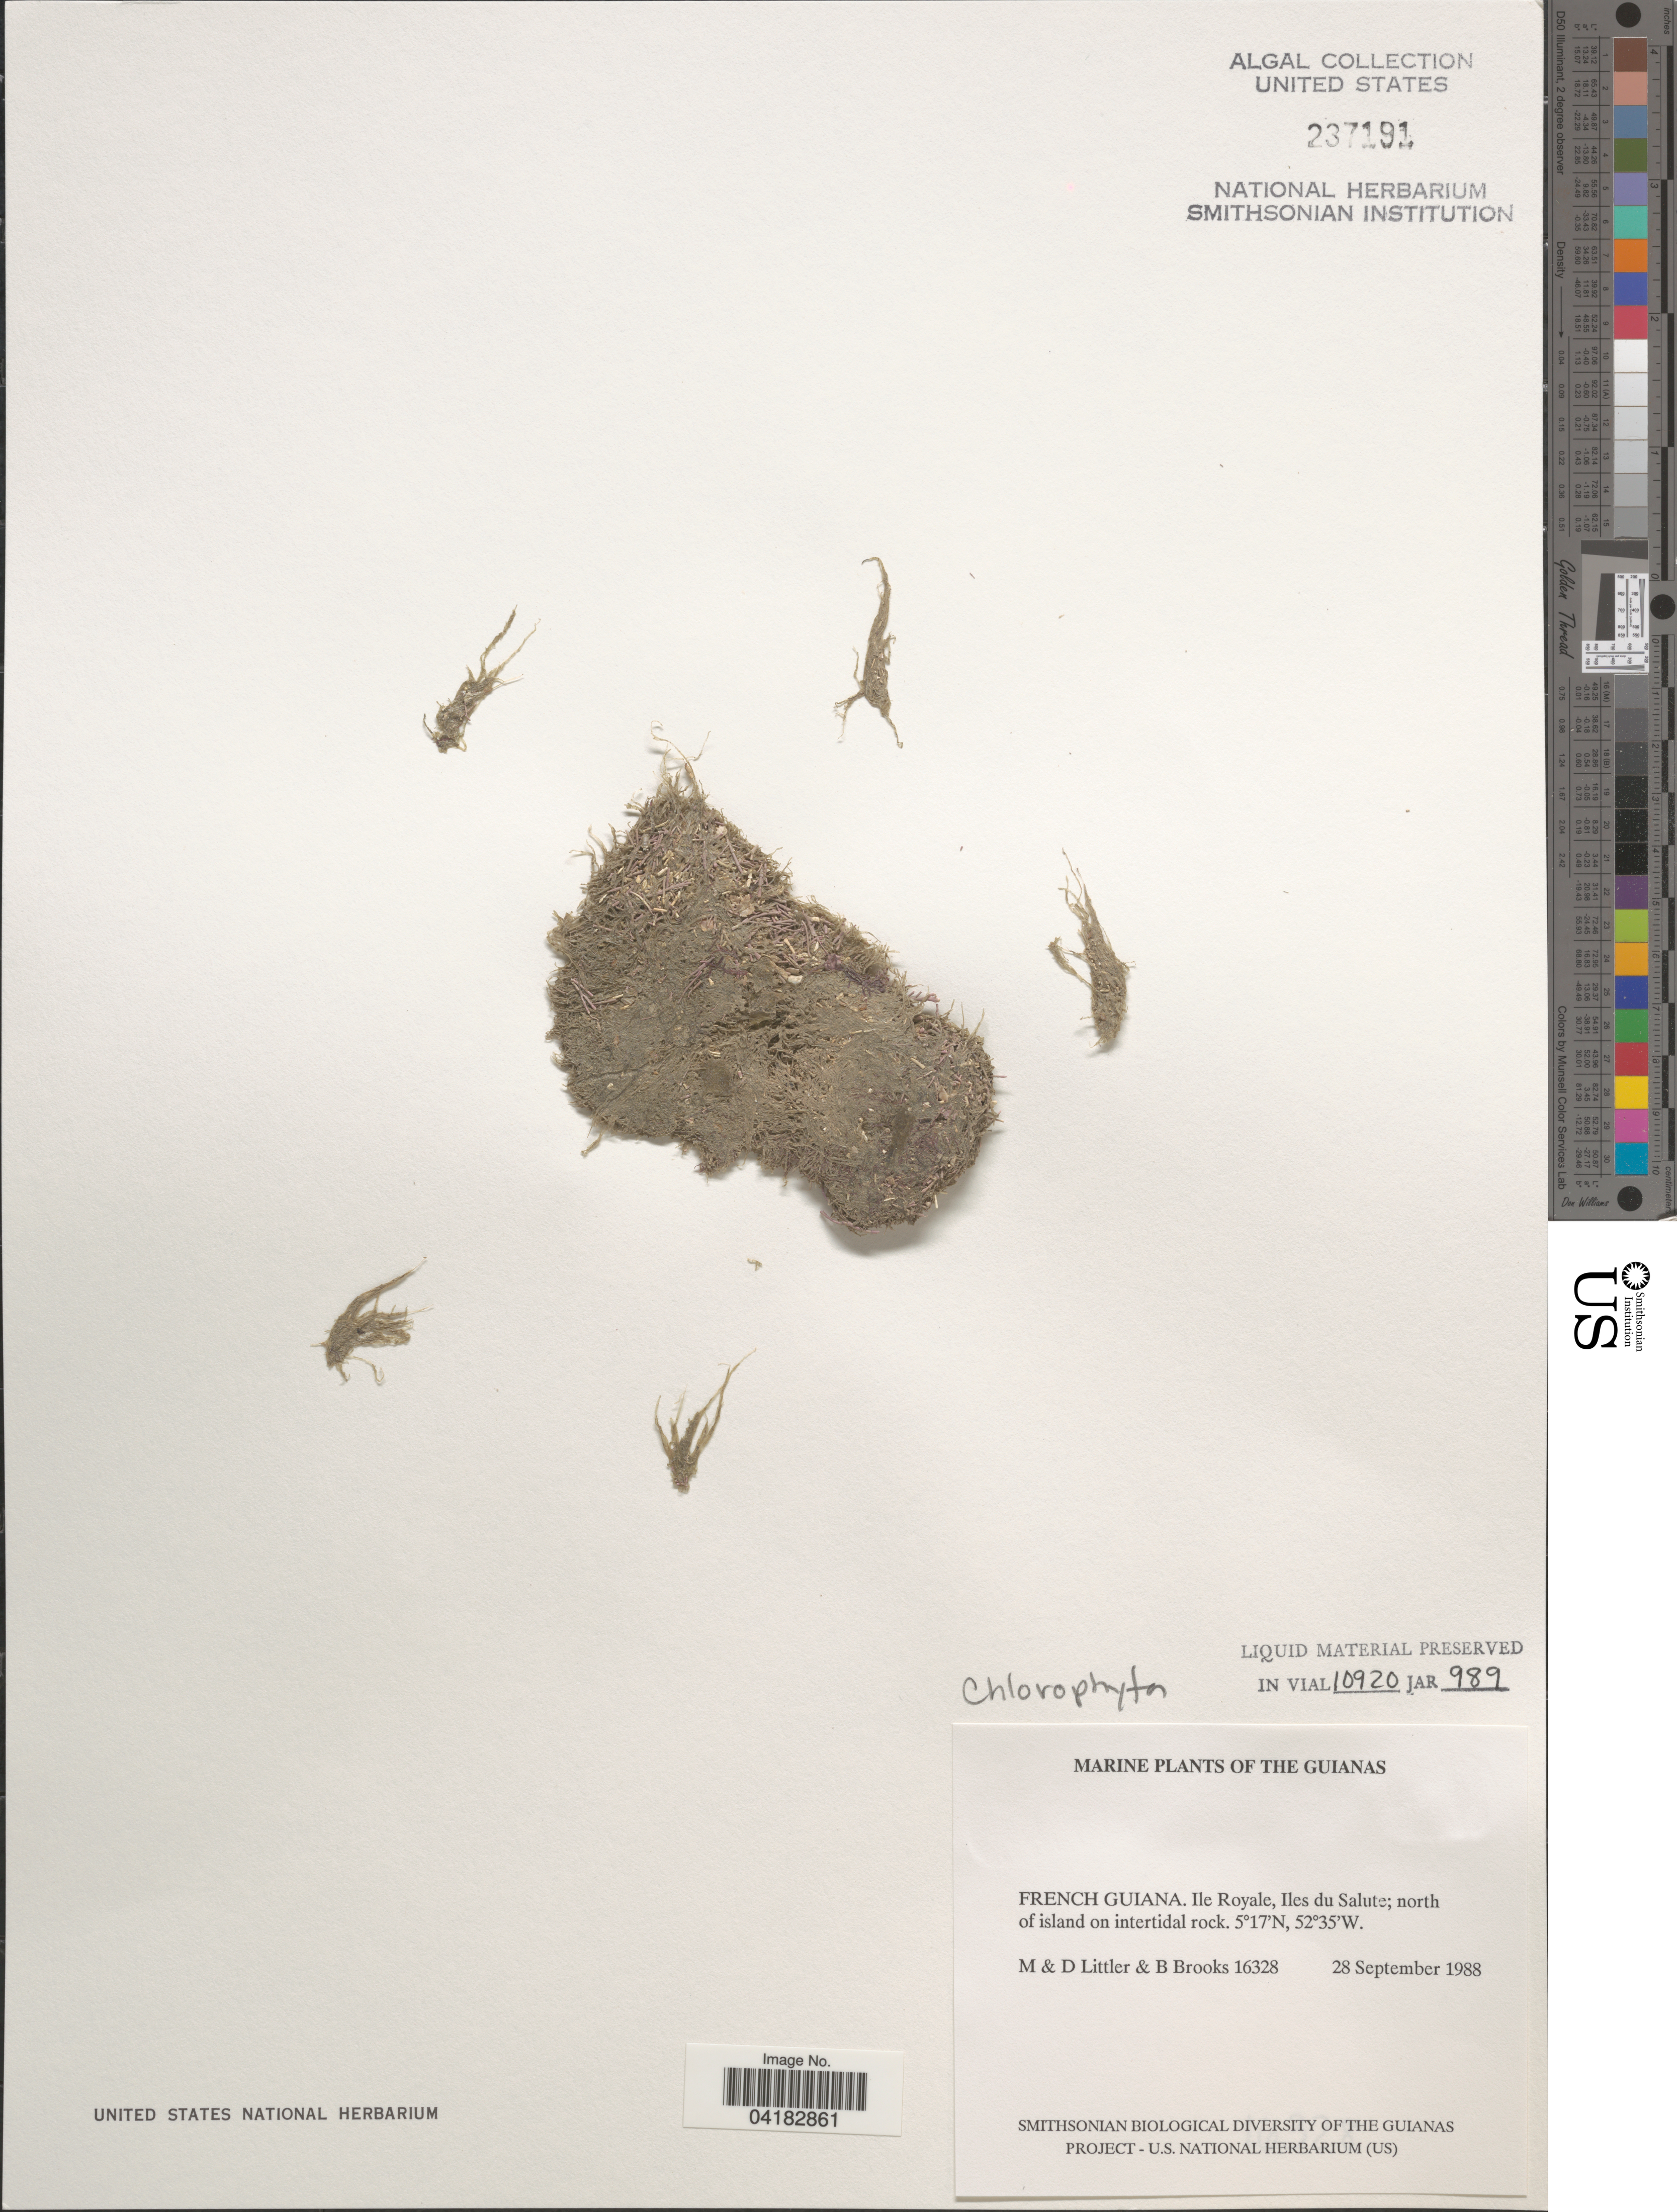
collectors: M. Littler, D. S. Littler & B. Brooks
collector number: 16328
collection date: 1988-09-28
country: French Guiana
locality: Guianas. Ile Royale, Iles du Salute; north of island on intertidal rock.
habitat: north of island on intertidal rock.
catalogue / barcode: US 237191